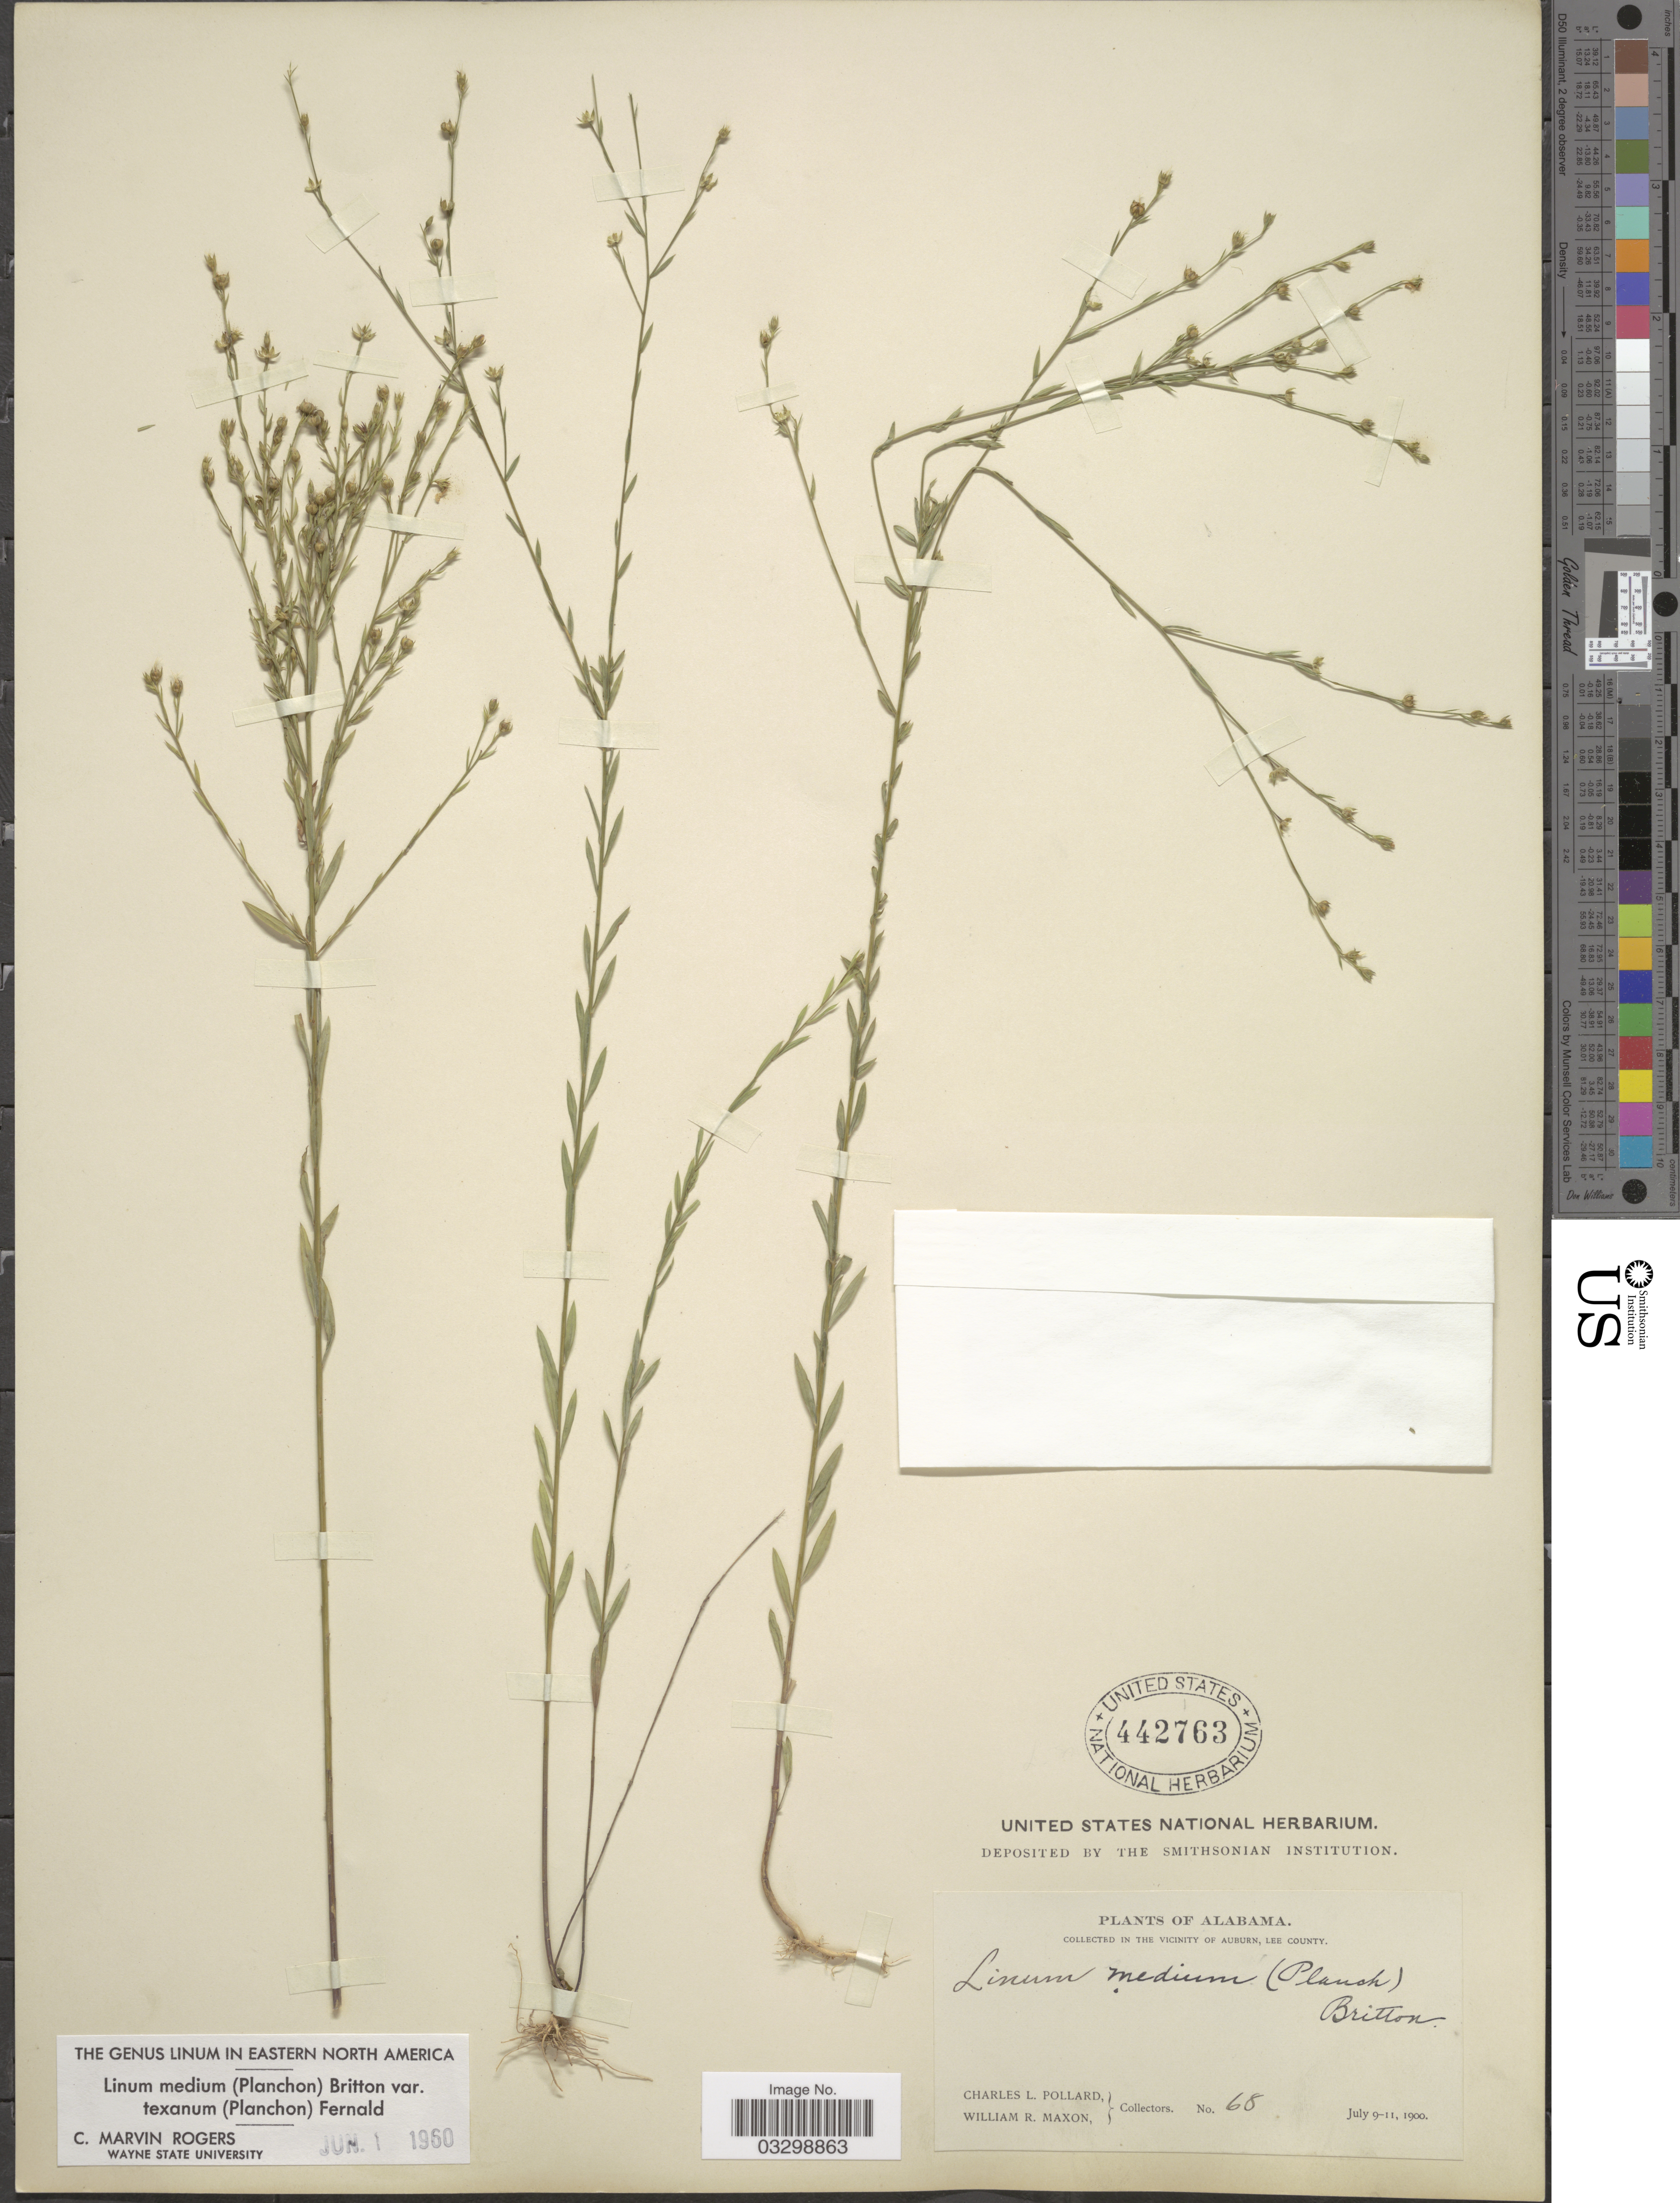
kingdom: Plantae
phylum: Tracheophyta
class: Magnoliopsida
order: Malpighiales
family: Linaceae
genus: Linum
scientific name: Linum medium var. texanum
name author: (Planch.) Fernald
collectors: C. L. Pollard & W. R. Maxon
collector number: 68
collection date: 1900-07-09/1900-07-11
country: United States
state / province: Alabama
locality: In the vicinity of Auburn, Lee County.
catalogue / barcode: US 442763